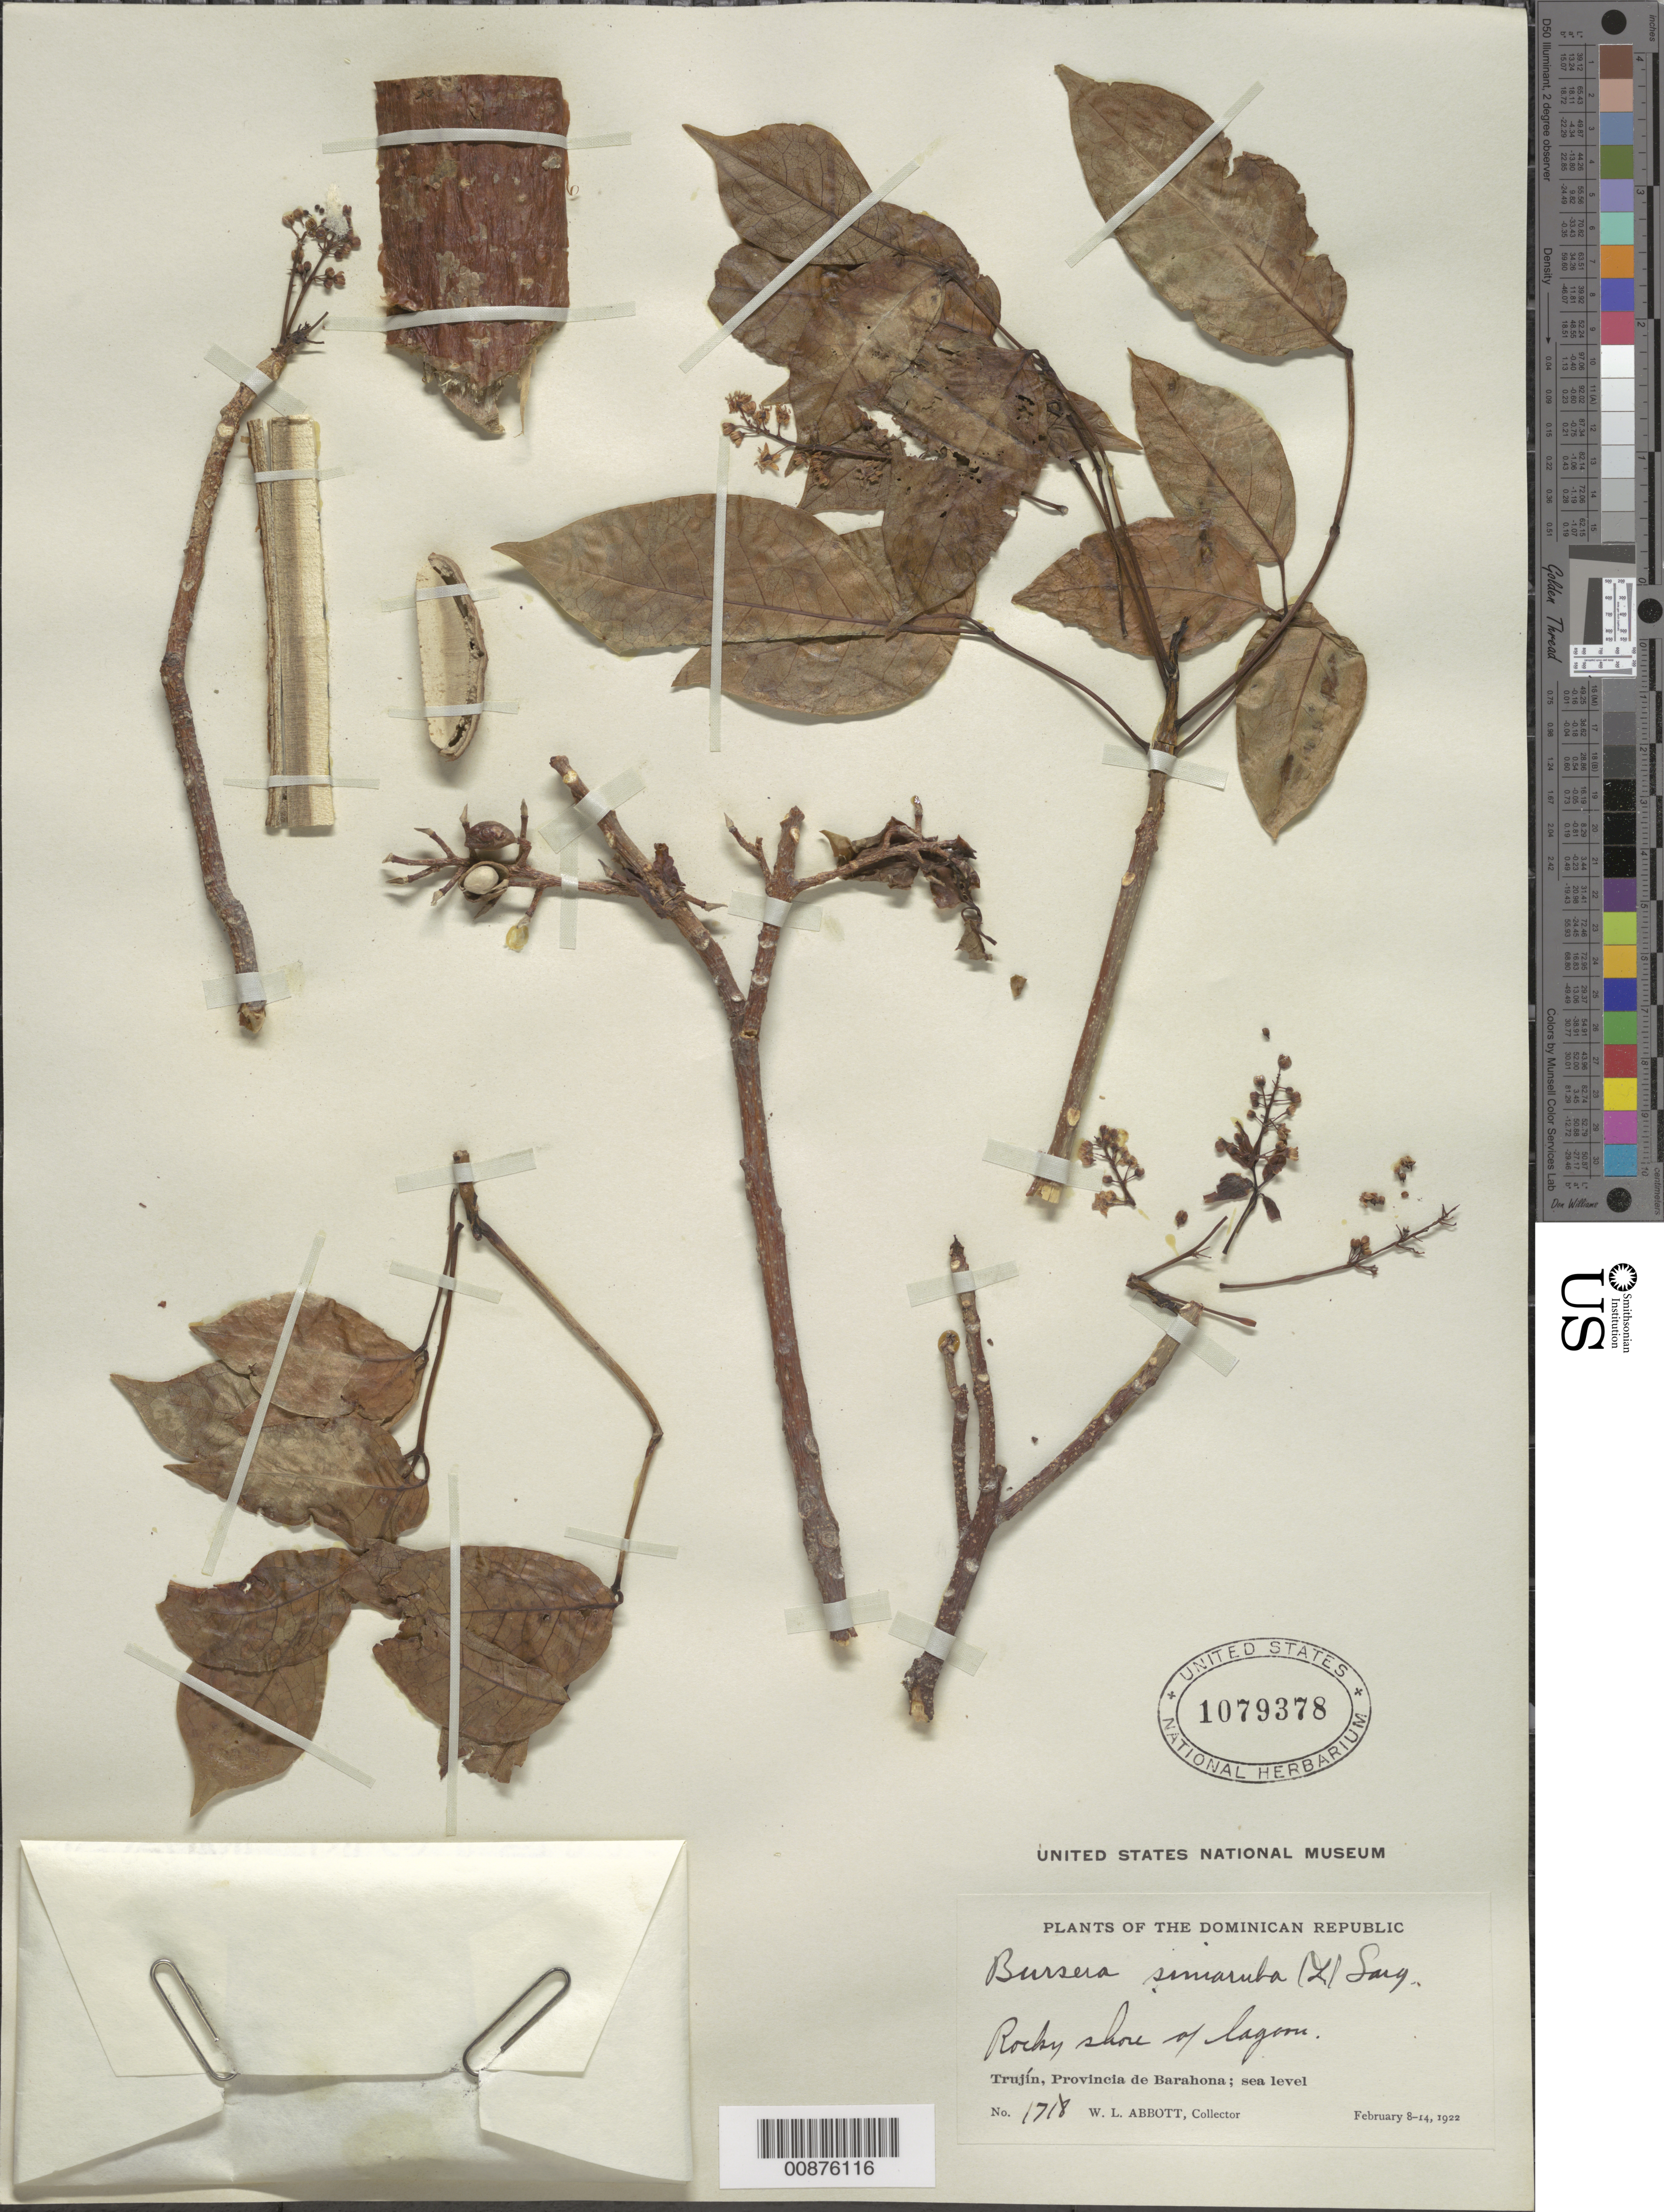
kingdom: Plantae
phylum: Tracheophyta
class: Magnoliopsida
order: Sapindales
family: Burseraceae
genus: Bursera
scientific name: Bursera simaruba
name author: (L.) Sarg.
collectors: W. L. Abbott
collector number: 1718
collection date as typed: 08 Feb 1922 to 14 Feb 1922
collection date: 1922-02-08/1922-02-14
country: Dominican Republic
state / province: Barahona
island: Hispaniola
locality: Trujín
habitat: Rocky shore of lagoon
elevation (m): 0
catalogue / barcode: US 1079378